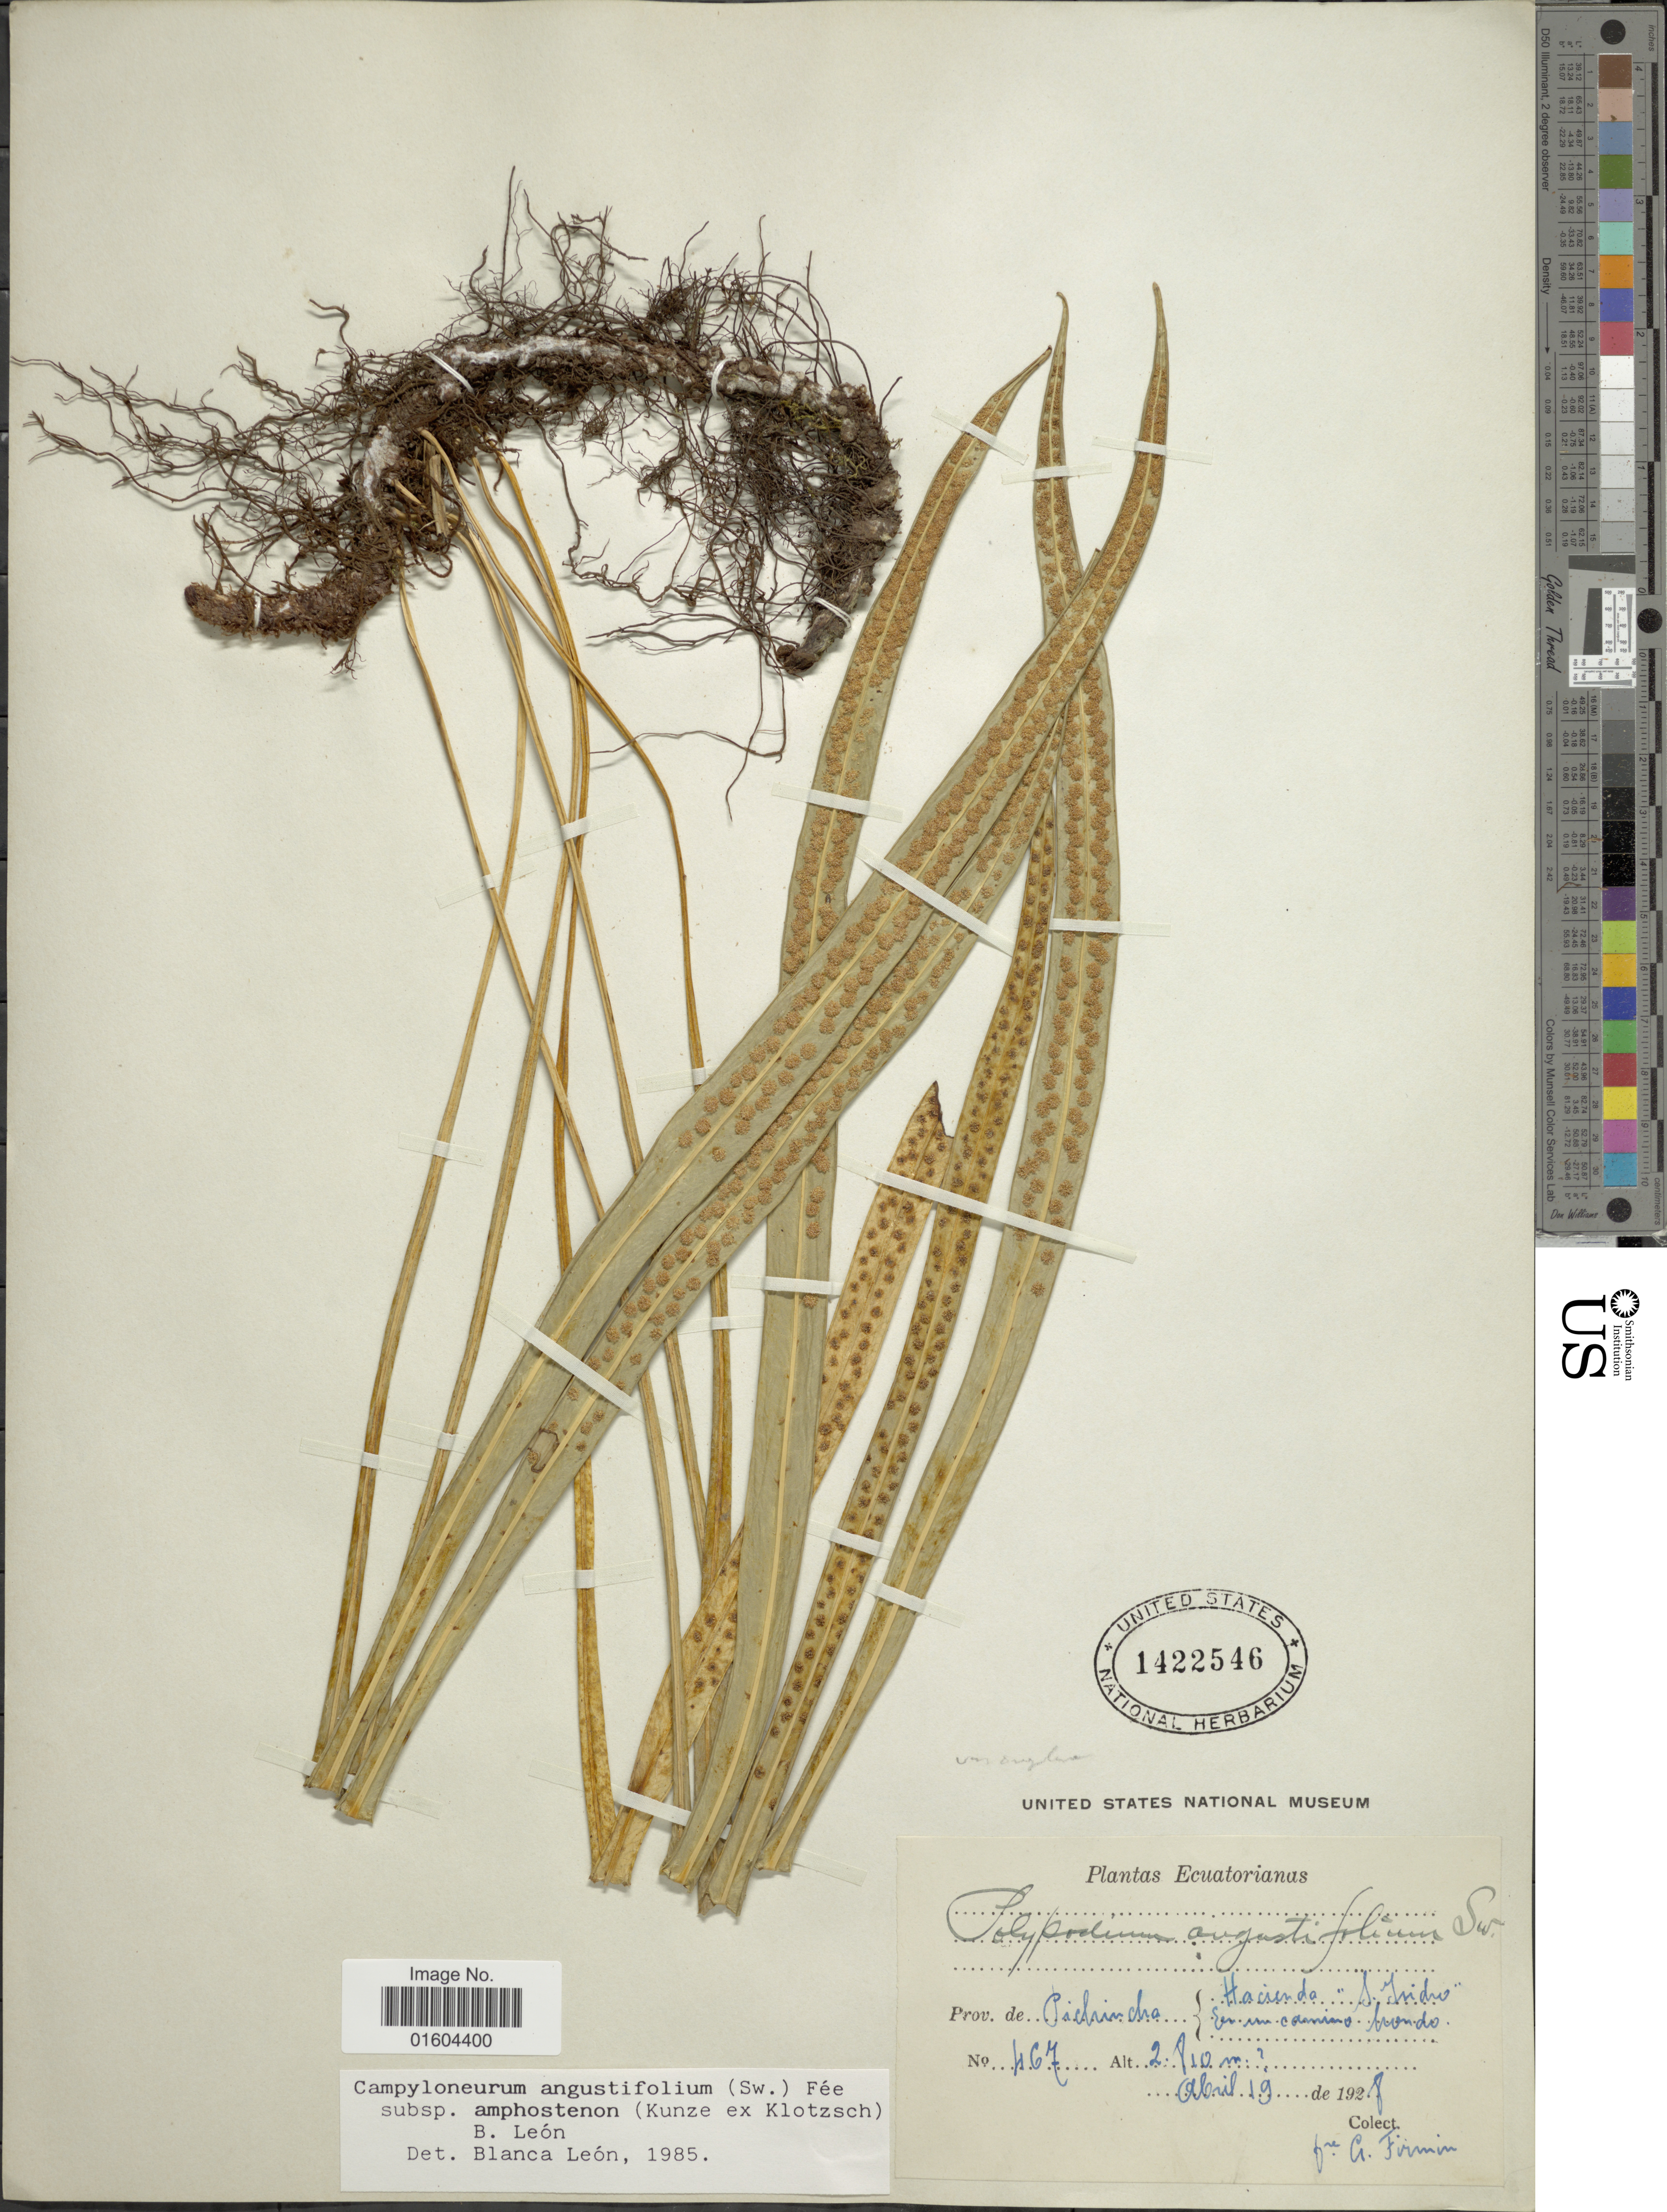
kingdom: Plantae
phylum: Tracheophyta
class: Polypodiopsida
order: Polypodiales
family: Polypodiaceae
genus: Campyloneurum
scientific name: Campyloneurum irregulare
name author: Lellinger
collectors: G. Firmin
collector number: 467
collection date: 1928-04-19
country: Ecuador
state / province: Pichincha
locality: Ecuatorianas, Prov. de Pichincha, Hacienda S Isidro en un camino Mondo.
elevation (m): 2810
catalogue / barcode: US 1422546